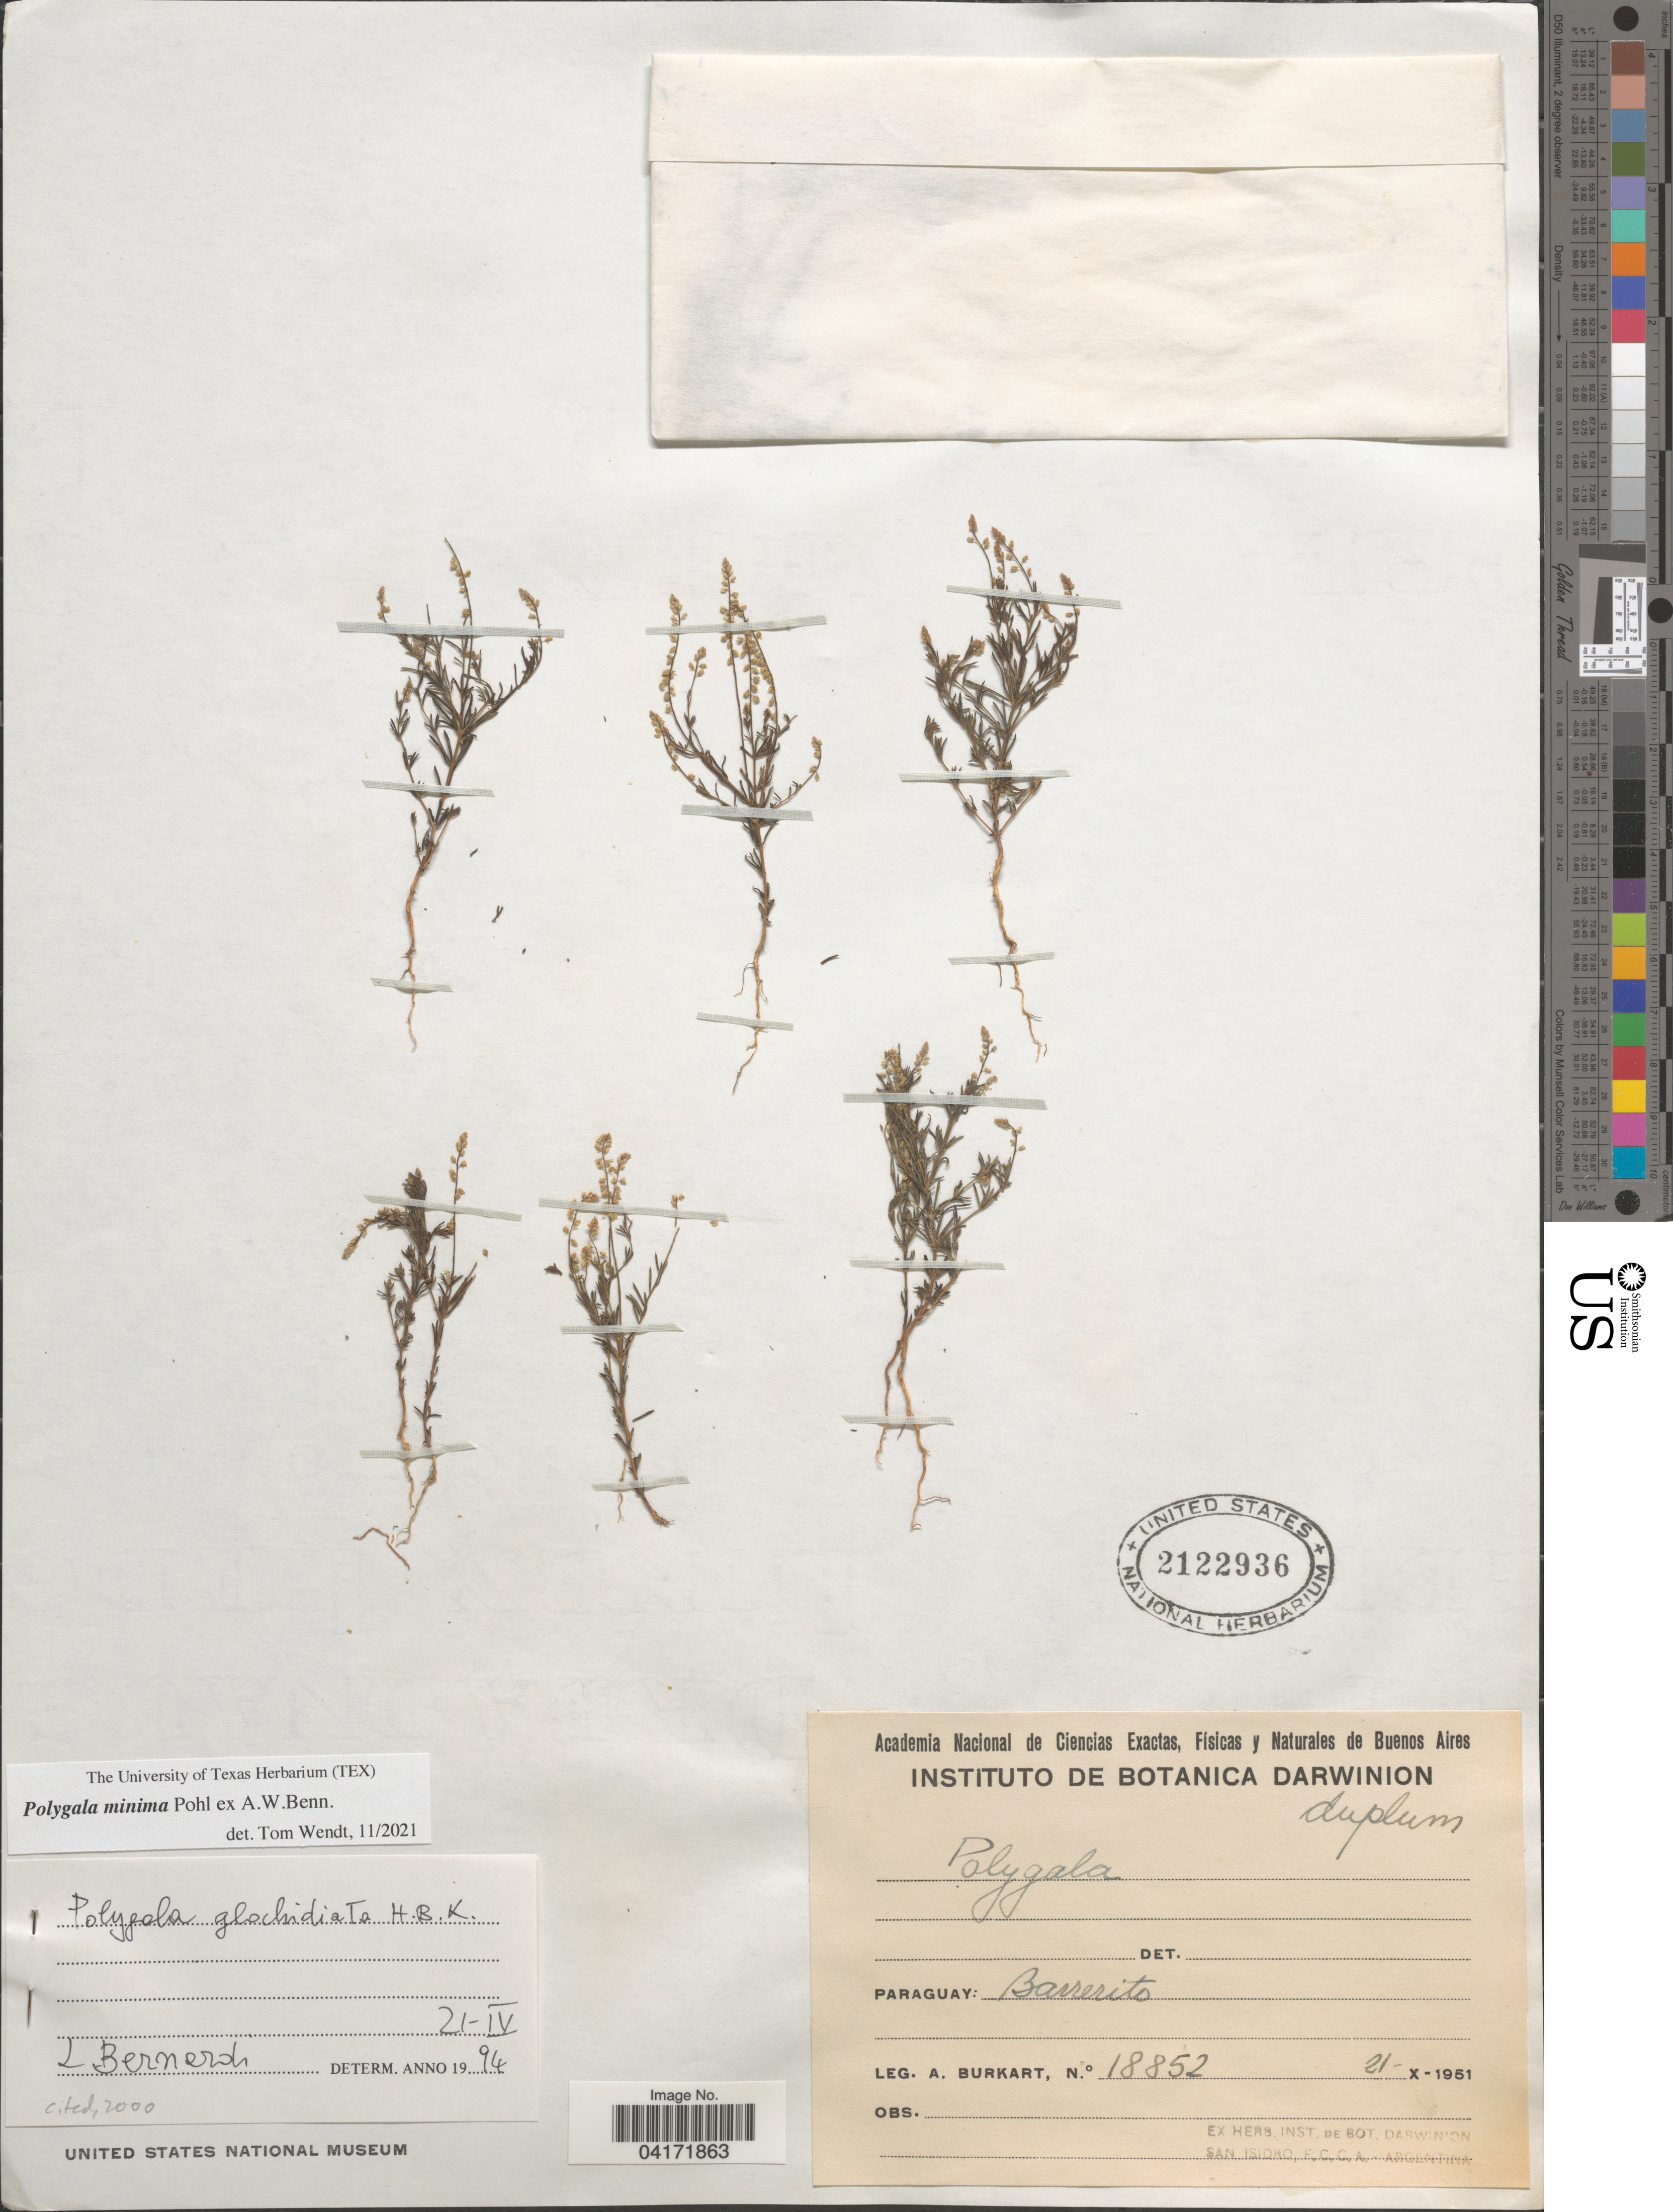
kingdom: Plantae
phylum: Tracheophyta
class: Magnoliopsida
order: Fabales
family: Polygalaceae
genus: Polygala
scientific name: Polygala minima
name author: Pohl ex A.W. Benn.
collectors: A. E. Burkart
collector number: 18852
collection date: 1951-10-21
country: Paraguay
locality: Barrerito.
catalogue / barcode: US 2122936